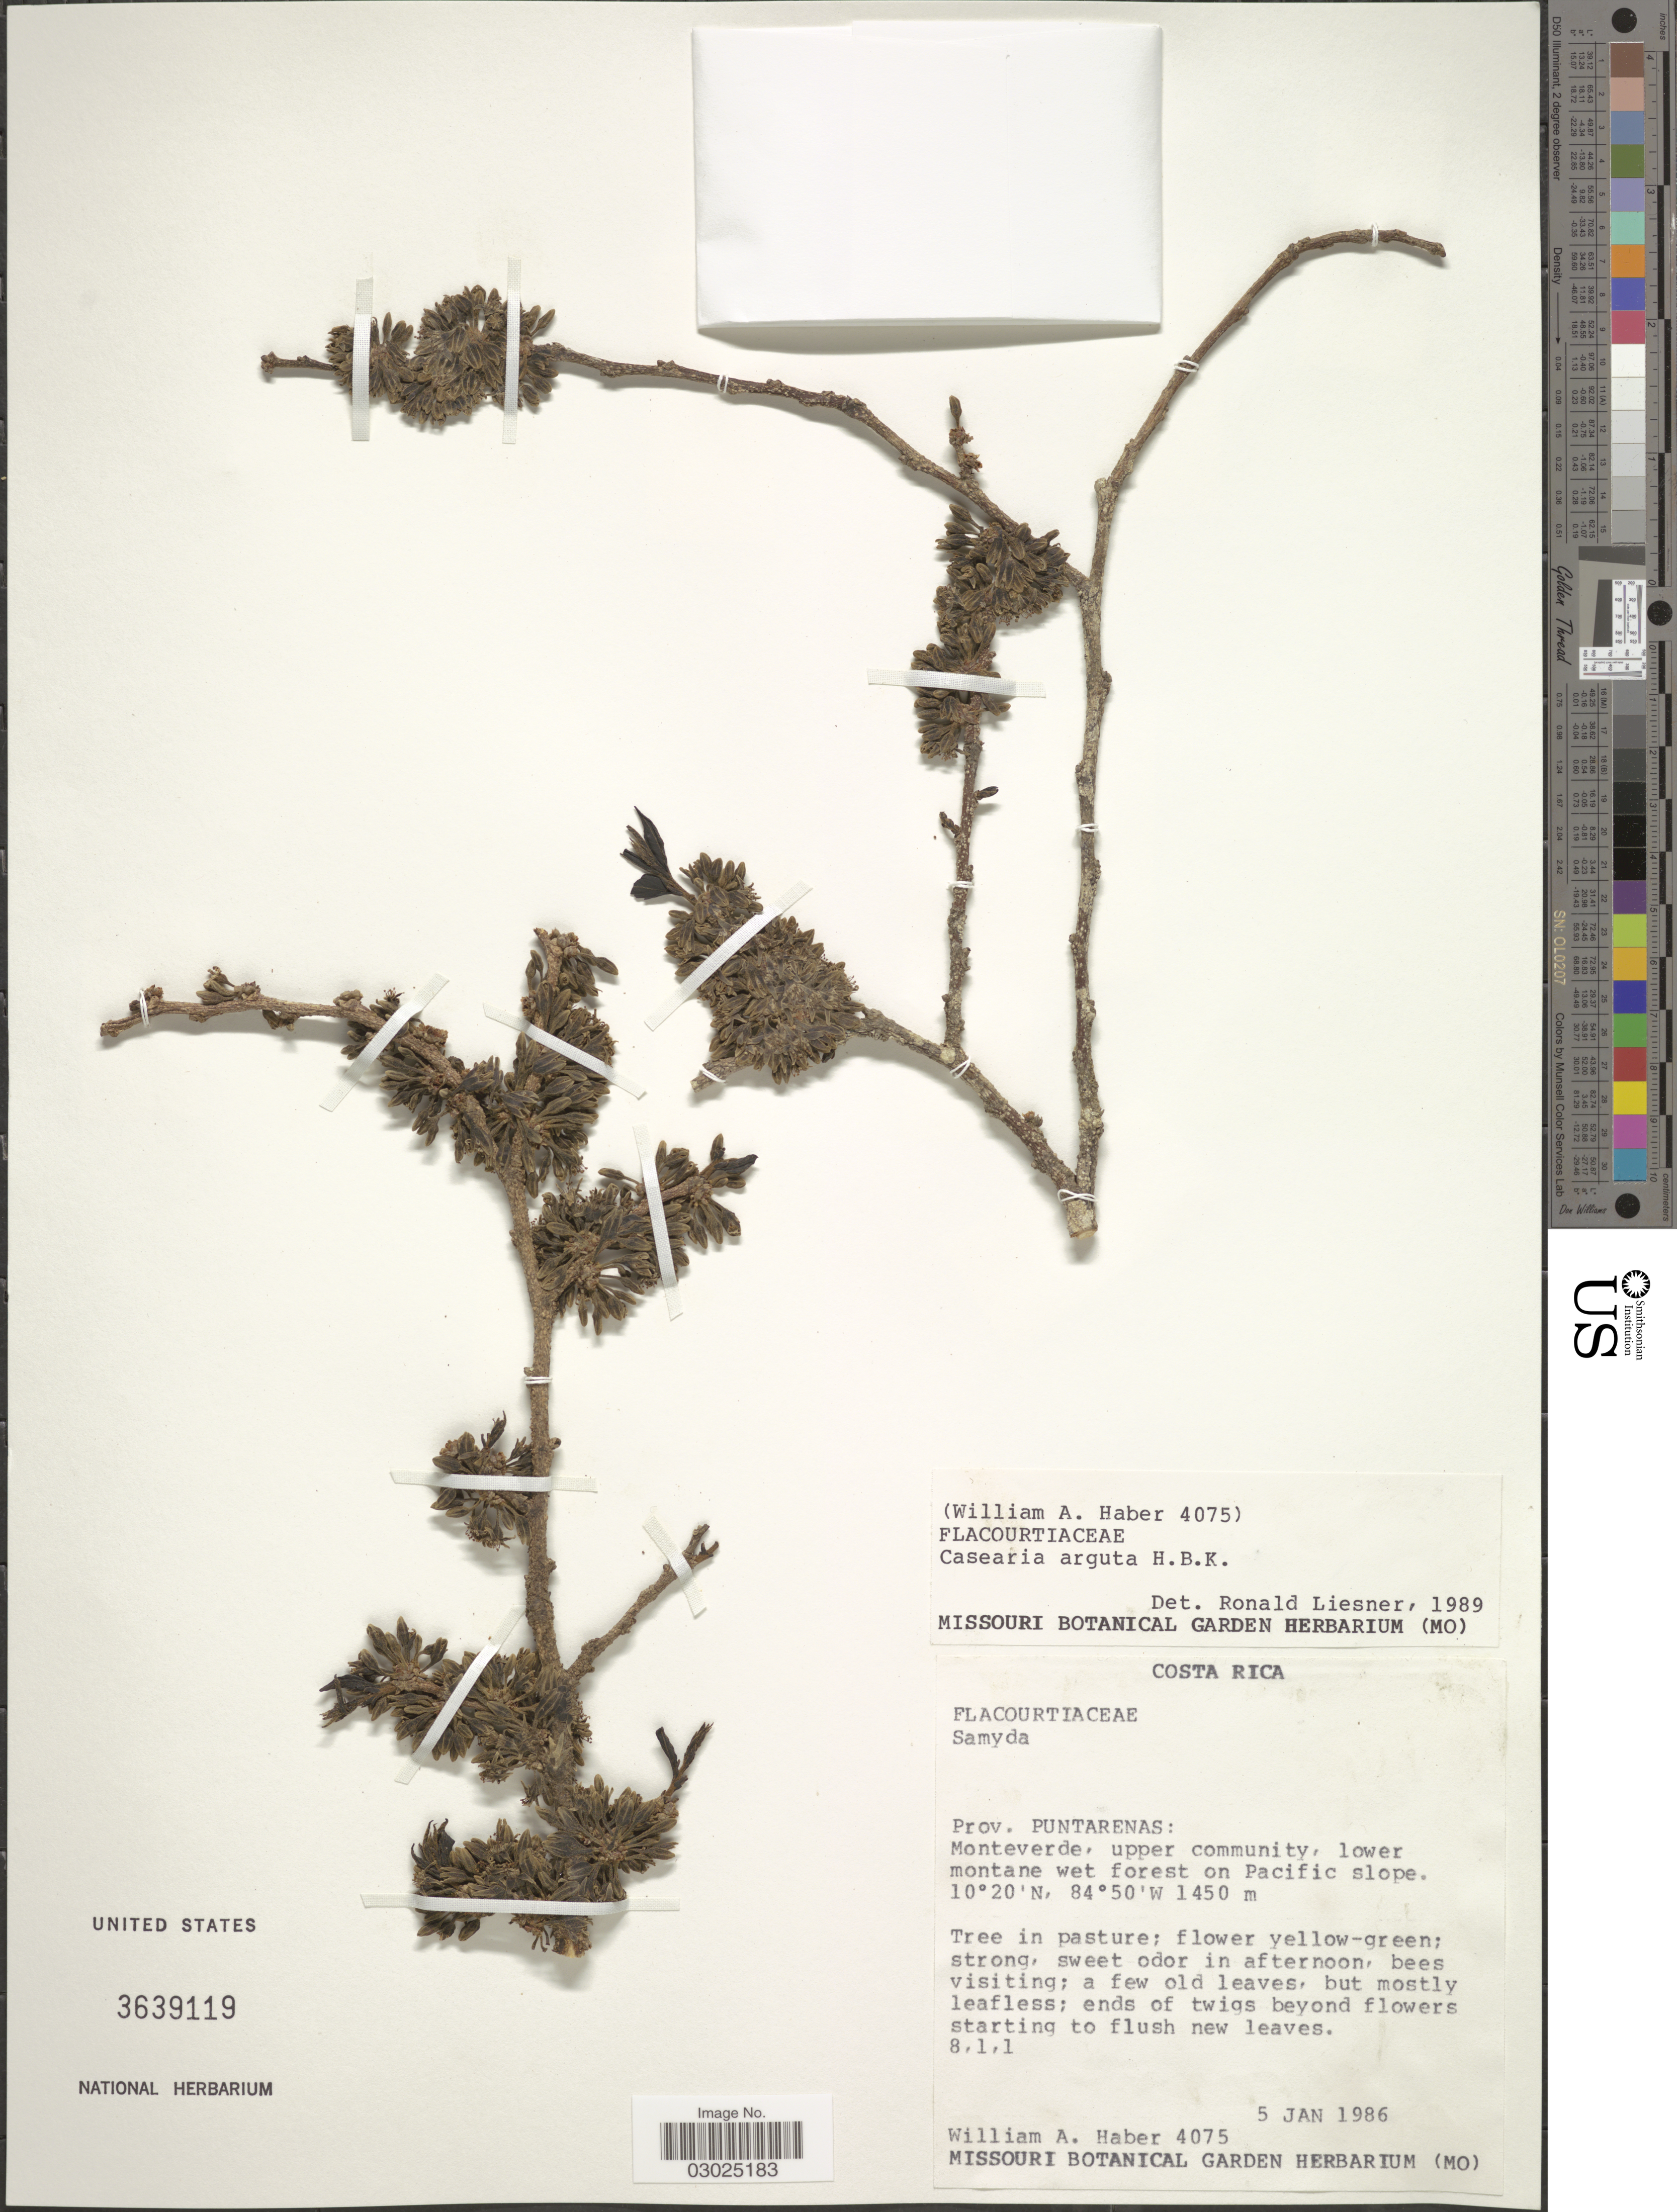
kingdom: Plantae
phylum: Tracheophyta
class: Magnoliopsida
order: Malpighiales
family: Salicaceae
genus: Casearia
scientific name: Casearia arguta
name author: Kunth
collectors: W. A. Haber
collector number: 4075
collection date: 1986-01-05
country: Costa Rica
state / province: Puntarenas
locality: Monteverde, upper comunity, lower montane wet forest on Pacific slope.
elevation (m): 1450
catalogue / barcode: US 3639119